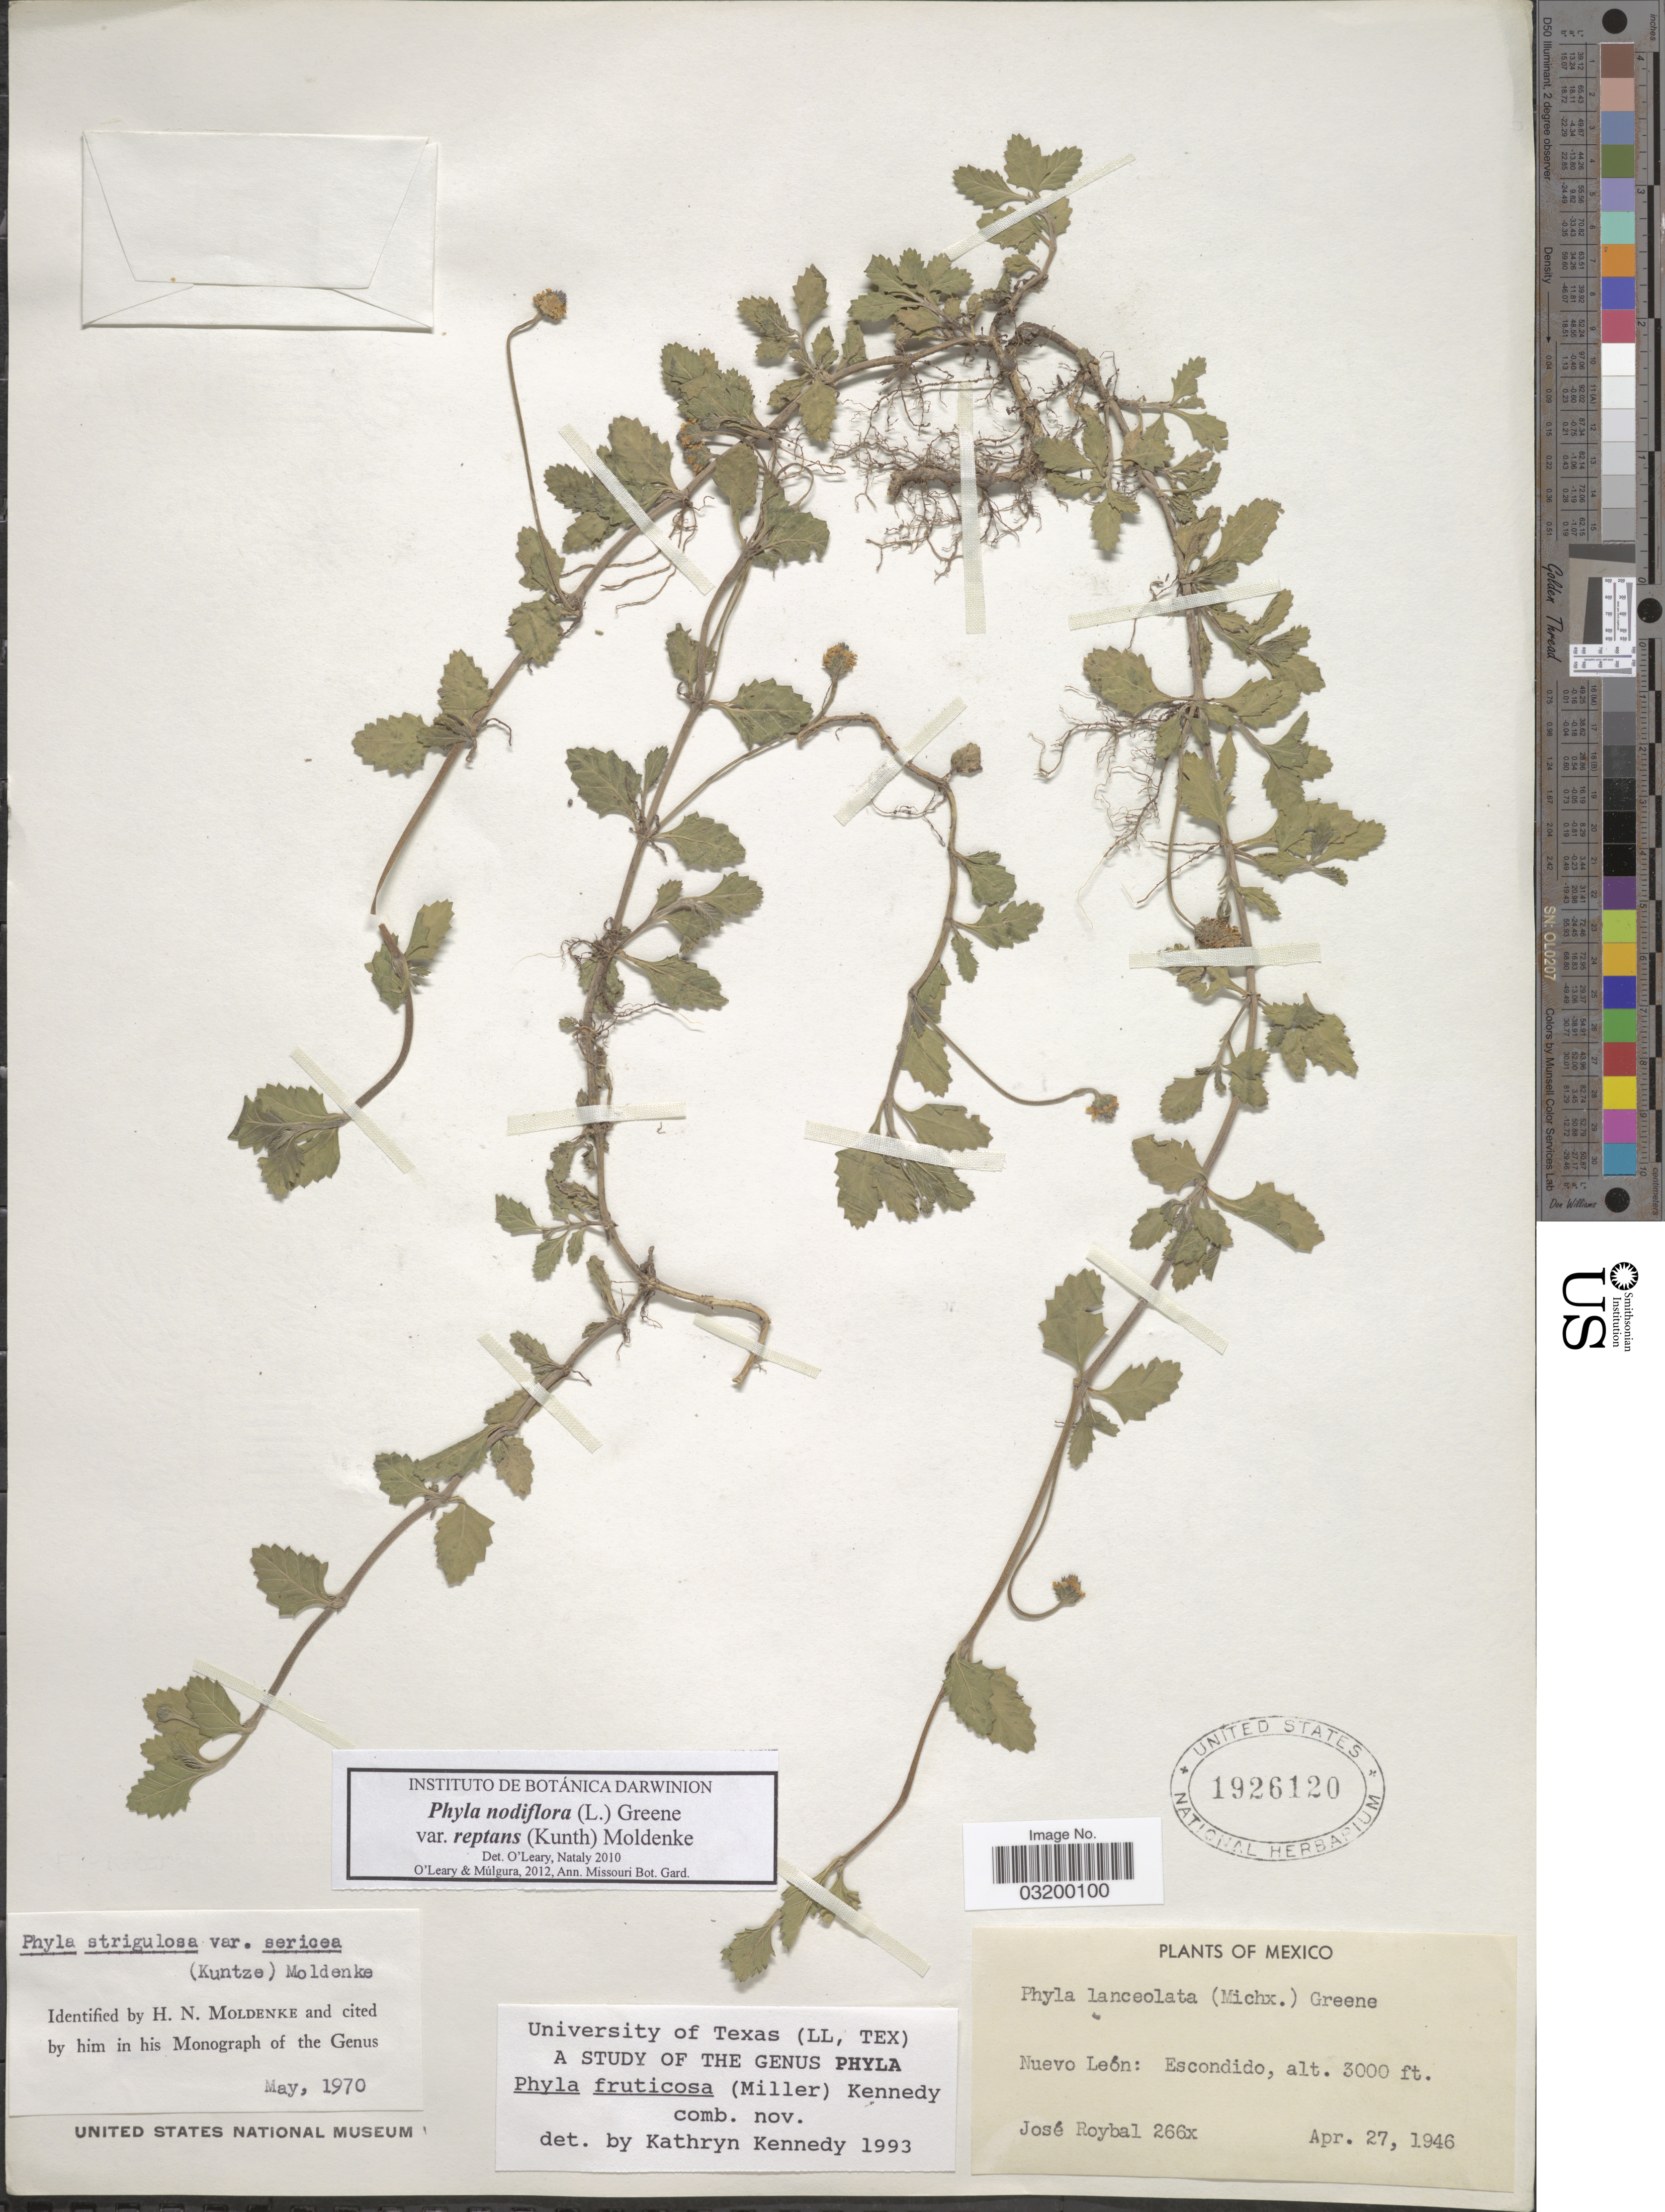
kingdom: Plantae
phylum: Tracheophyta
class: Magnoliopsida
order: Lamiales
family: Verbenaceae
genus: Phyla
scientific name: Phyla nodiflora var. reptans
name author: (Kunth) Moldenke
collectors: J. Roybal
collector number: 266x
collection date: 1946-04-27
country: Mexico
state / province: Nuevo León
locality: Escondido.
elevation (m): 914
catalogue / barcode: US 1926120